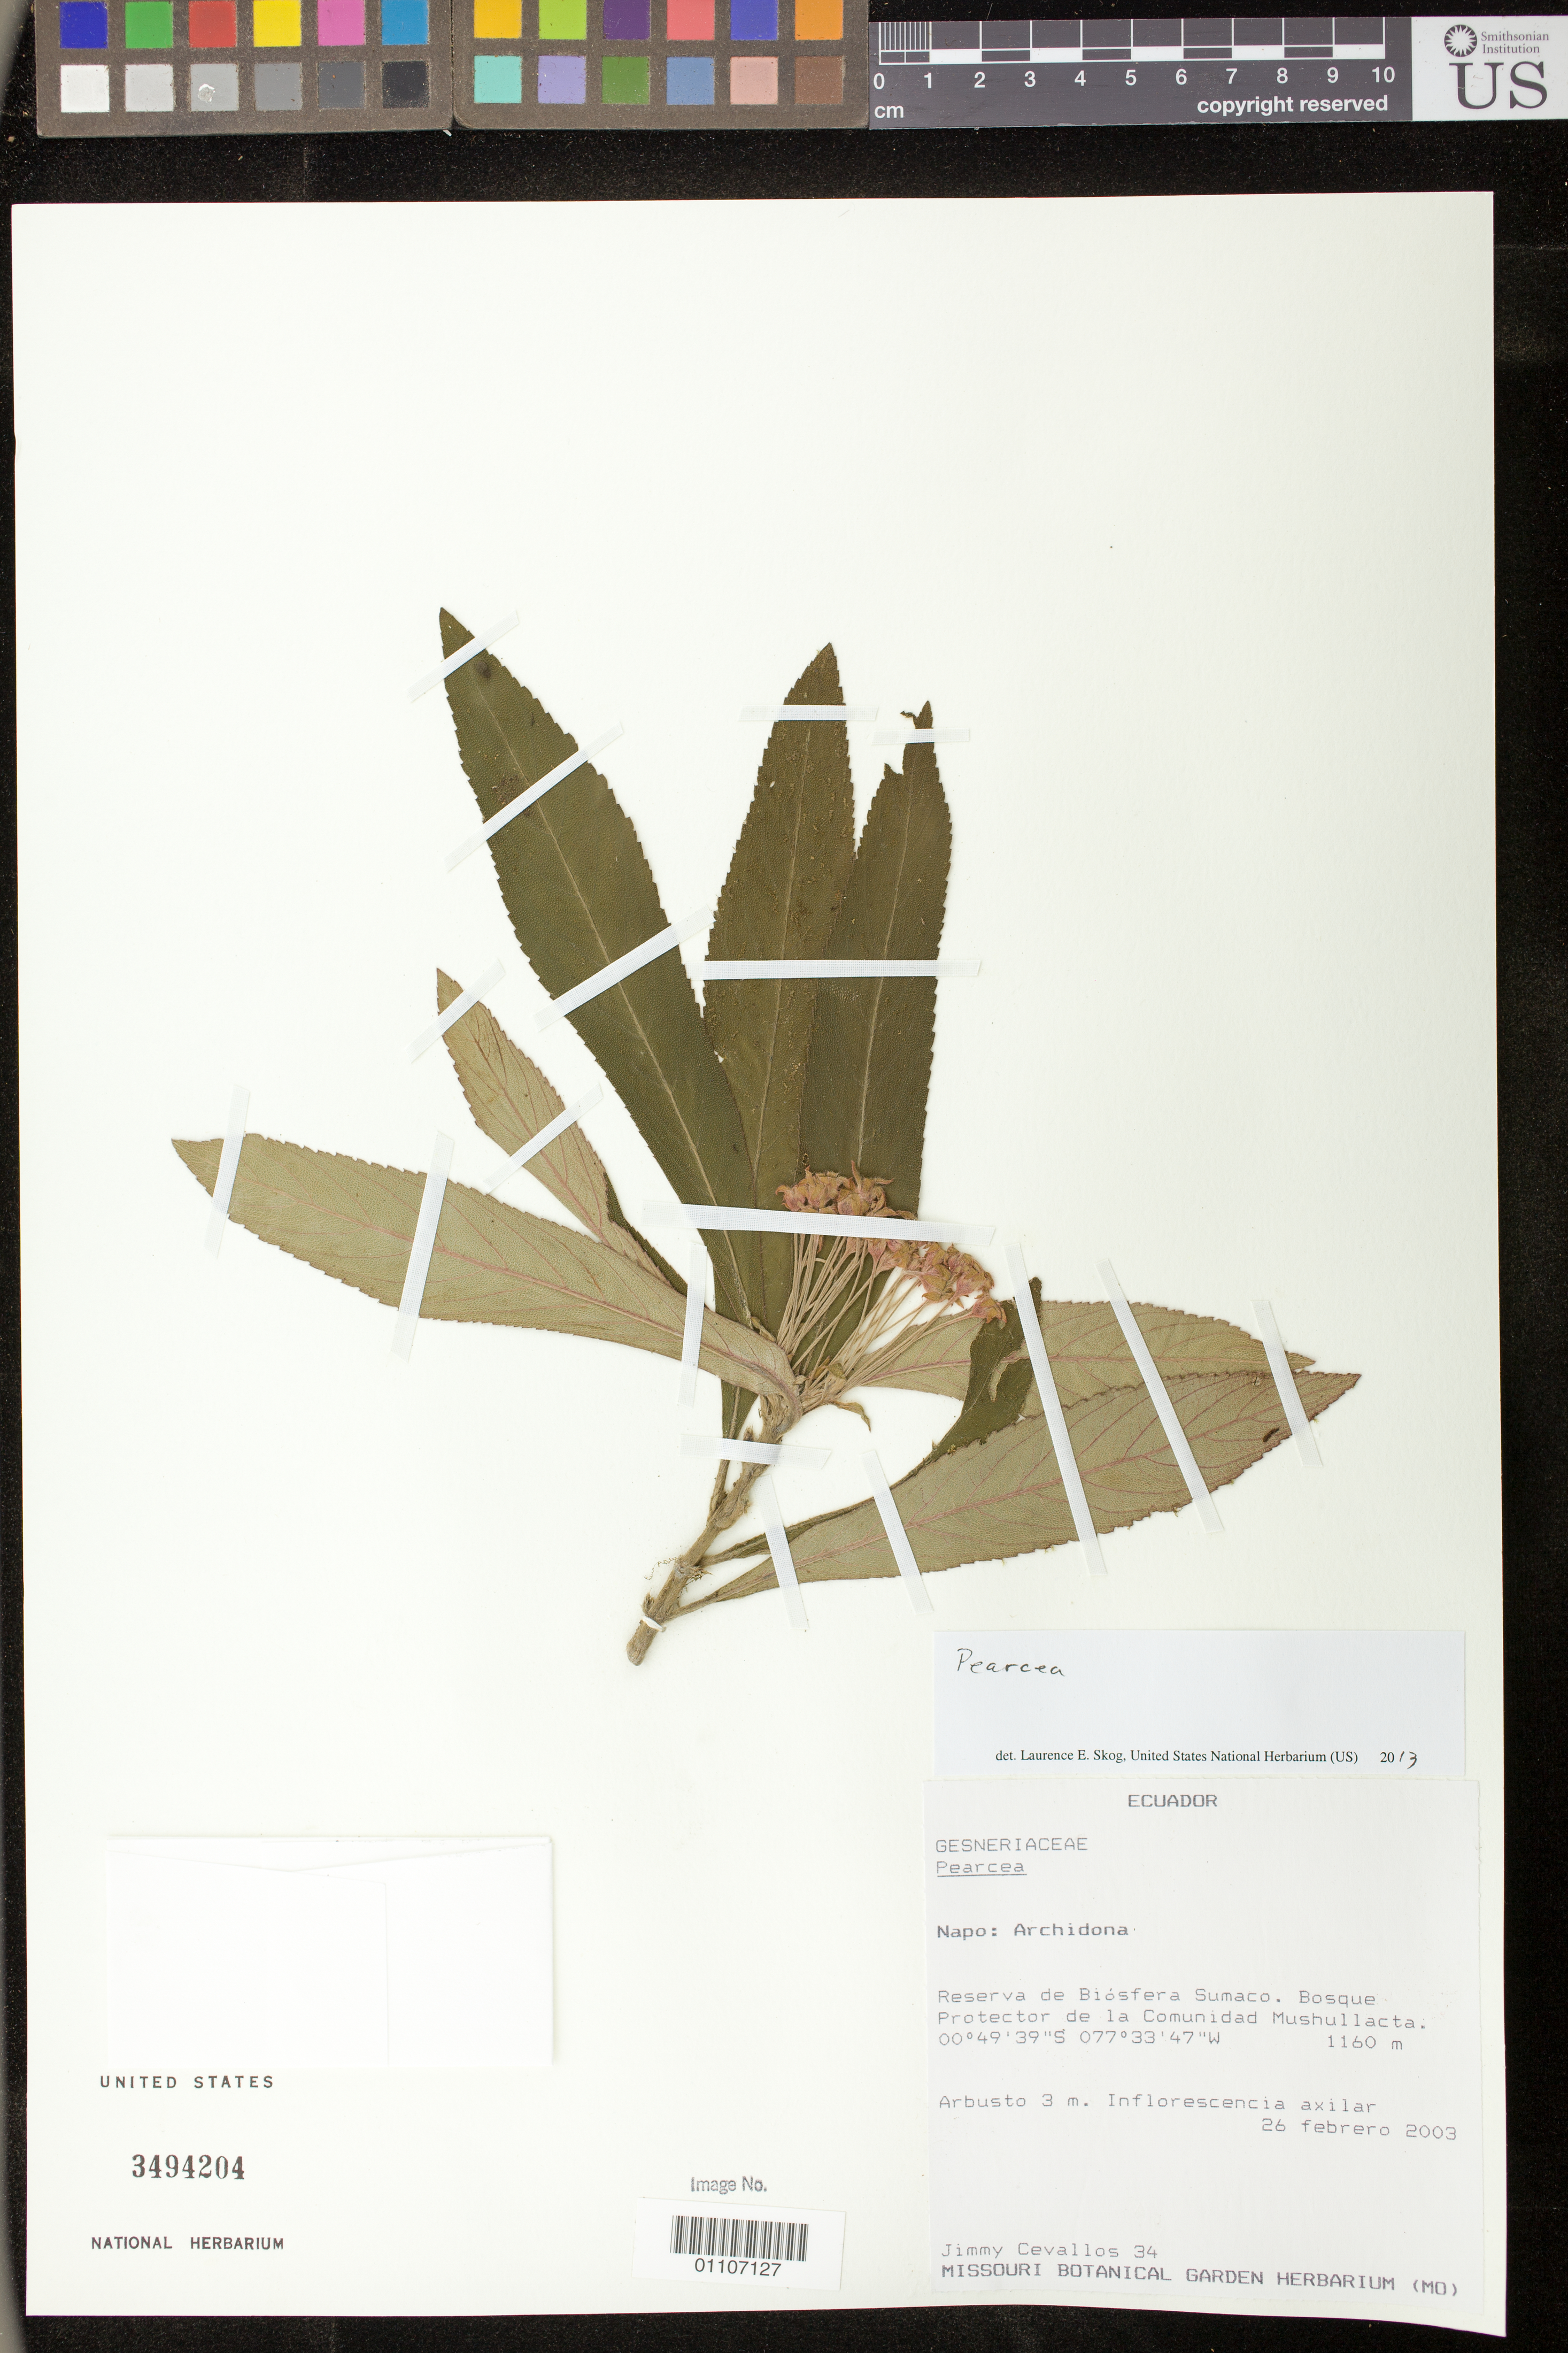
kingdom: Plantae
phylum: Tracheophyta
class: Magnoliopsida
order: Lamiales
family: Gesneriaceae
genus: Pearcea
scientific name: Pearcea sprucei var. sprucei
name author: (Britton ex Rusby) L.P. Kvist & L.E. Skog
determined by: Skog, Laurence E.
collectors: J. Cevallos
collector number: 34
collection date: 2003-02-26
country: Ecuador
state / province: Napo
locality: Archidona: Reserva de Biosfera Sumaco. Comunidad Mushillacta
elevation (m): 1160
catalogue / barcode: US 3494204